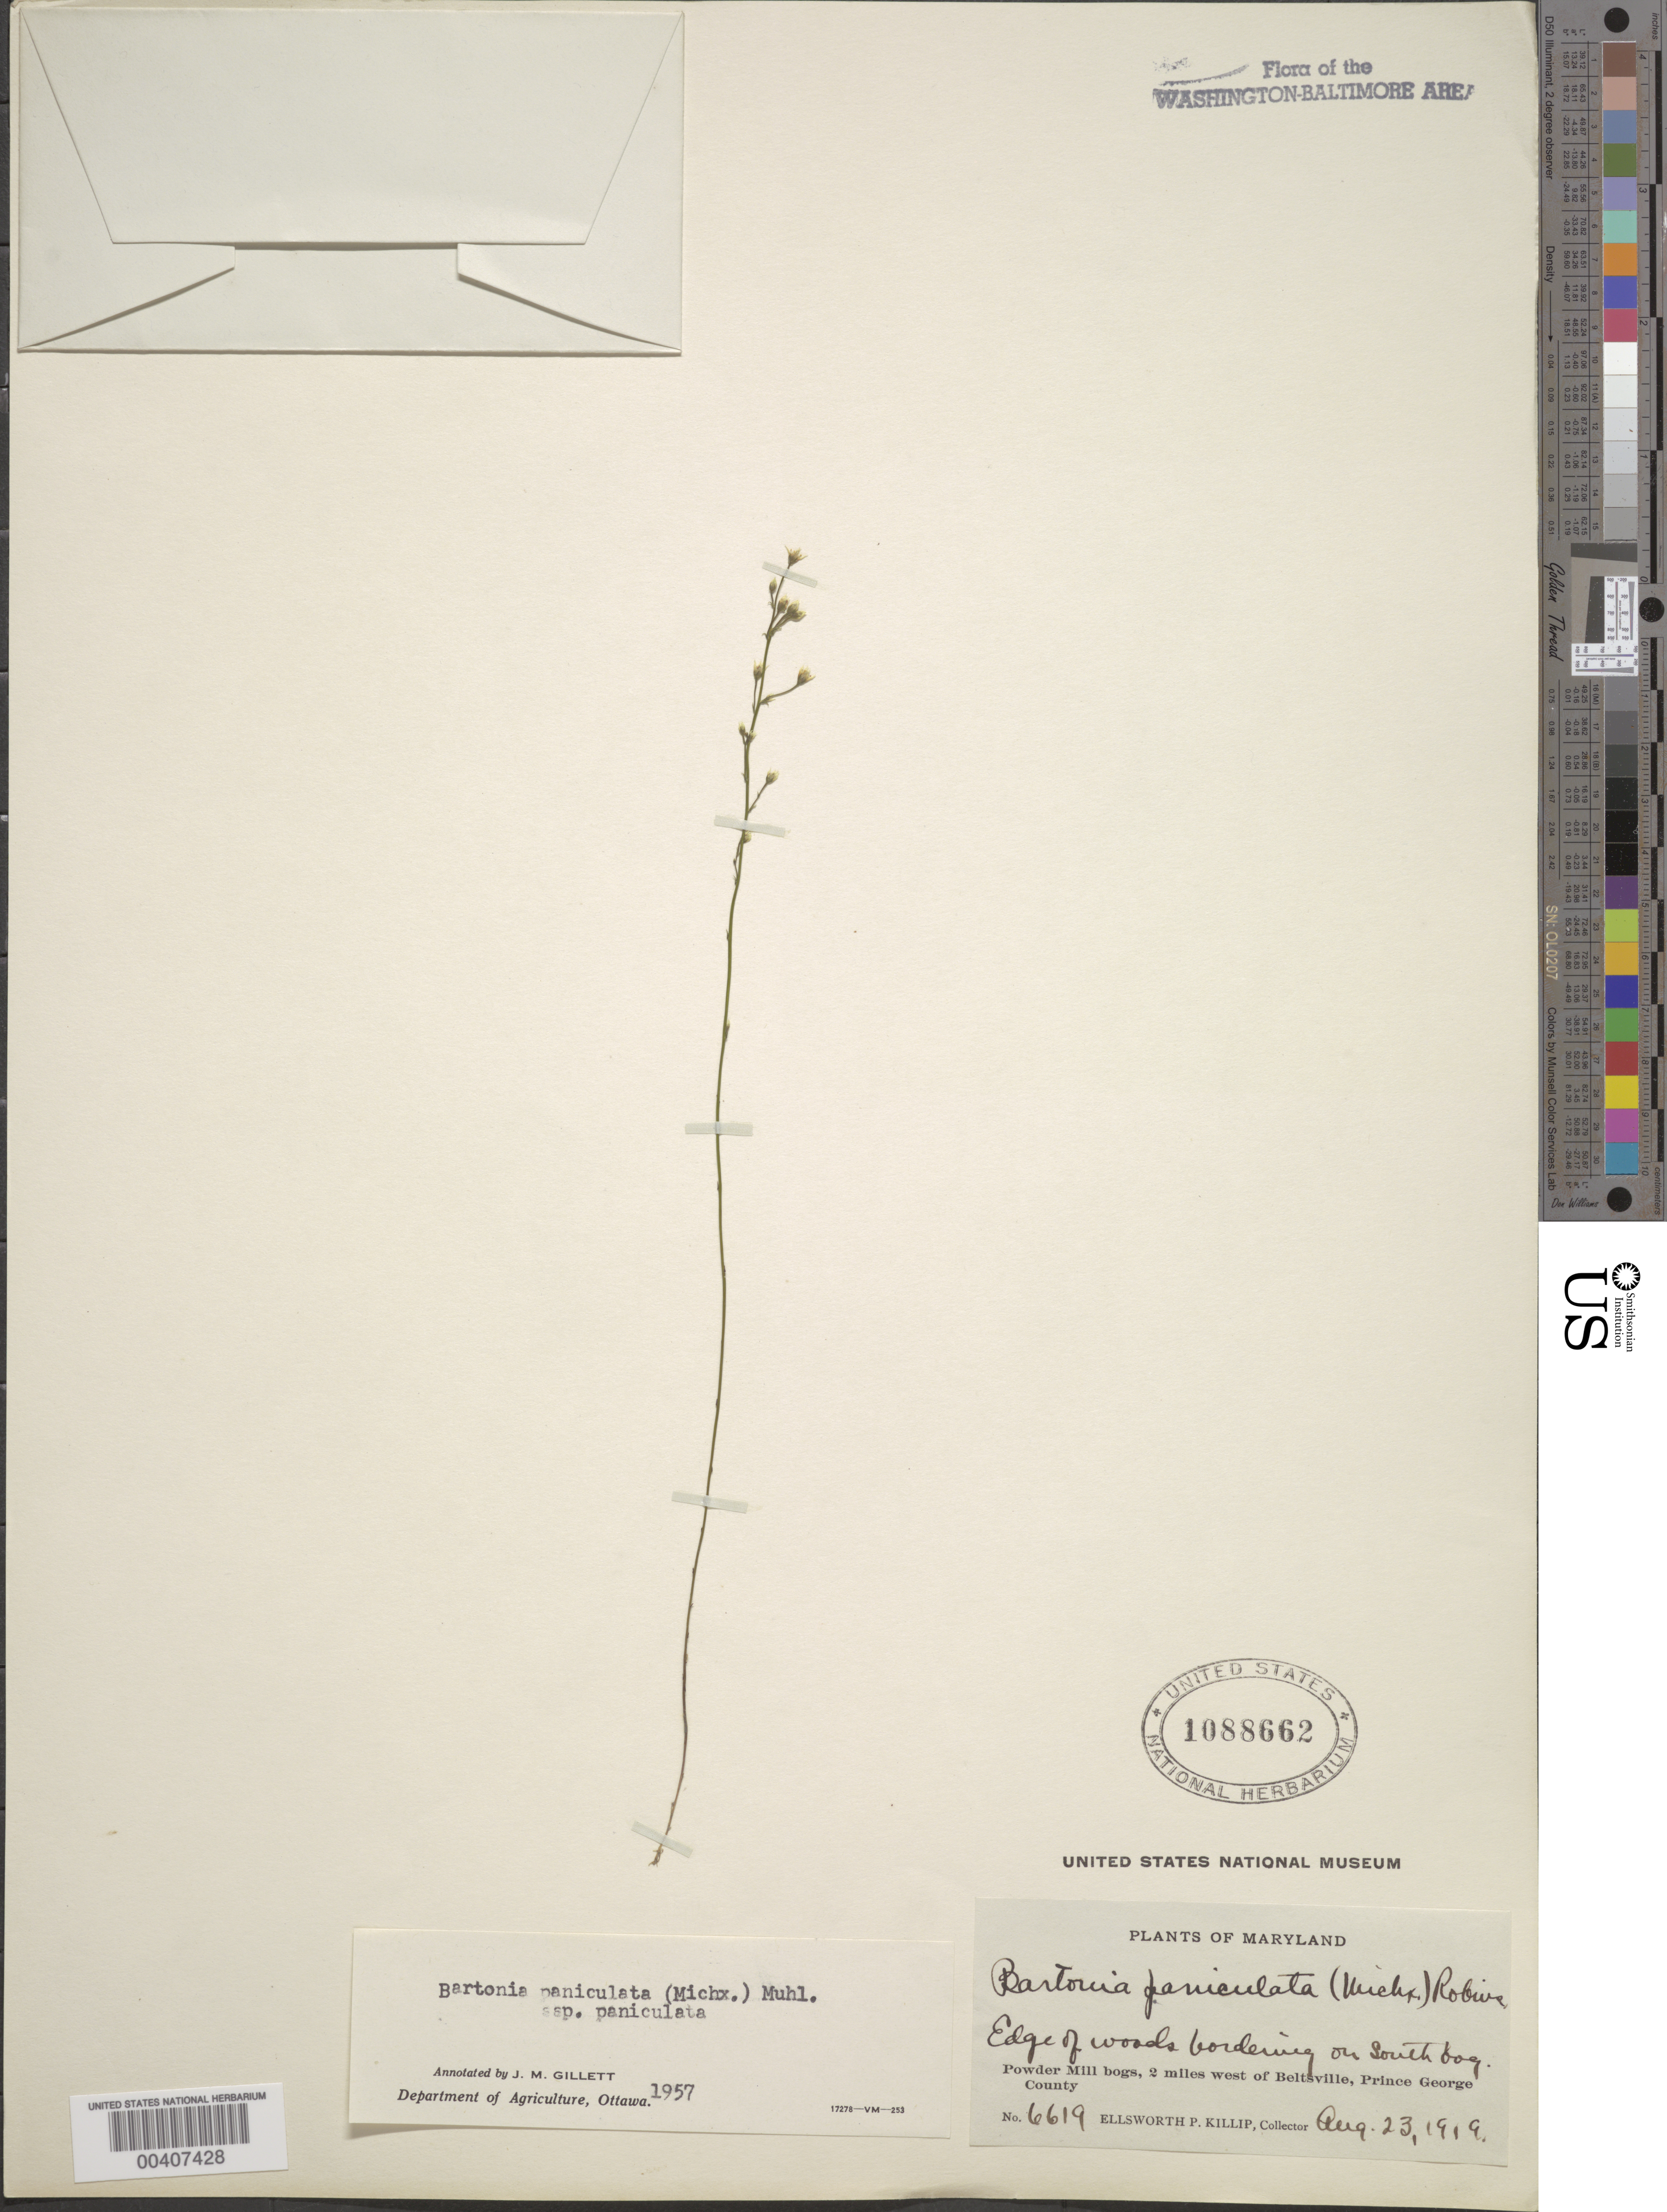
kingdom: Plantae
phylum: Tracheophyta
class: Magnoliopsida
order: Gentianales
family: Gentianaceae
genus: Bartonia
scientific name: Bartonia paniculata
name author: (Michx.) Muhl.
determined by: Gillett, J. M.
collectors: E. P. Killip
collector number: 6619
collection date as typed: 23 Aug 1919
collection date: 1919-08-23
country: United States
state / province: Maryland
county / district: Prince George's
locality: Powder Mill Bogs, 2 mi. W of Beltsville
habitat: Edge of woods borderng on s bog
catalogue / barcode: US 1088662